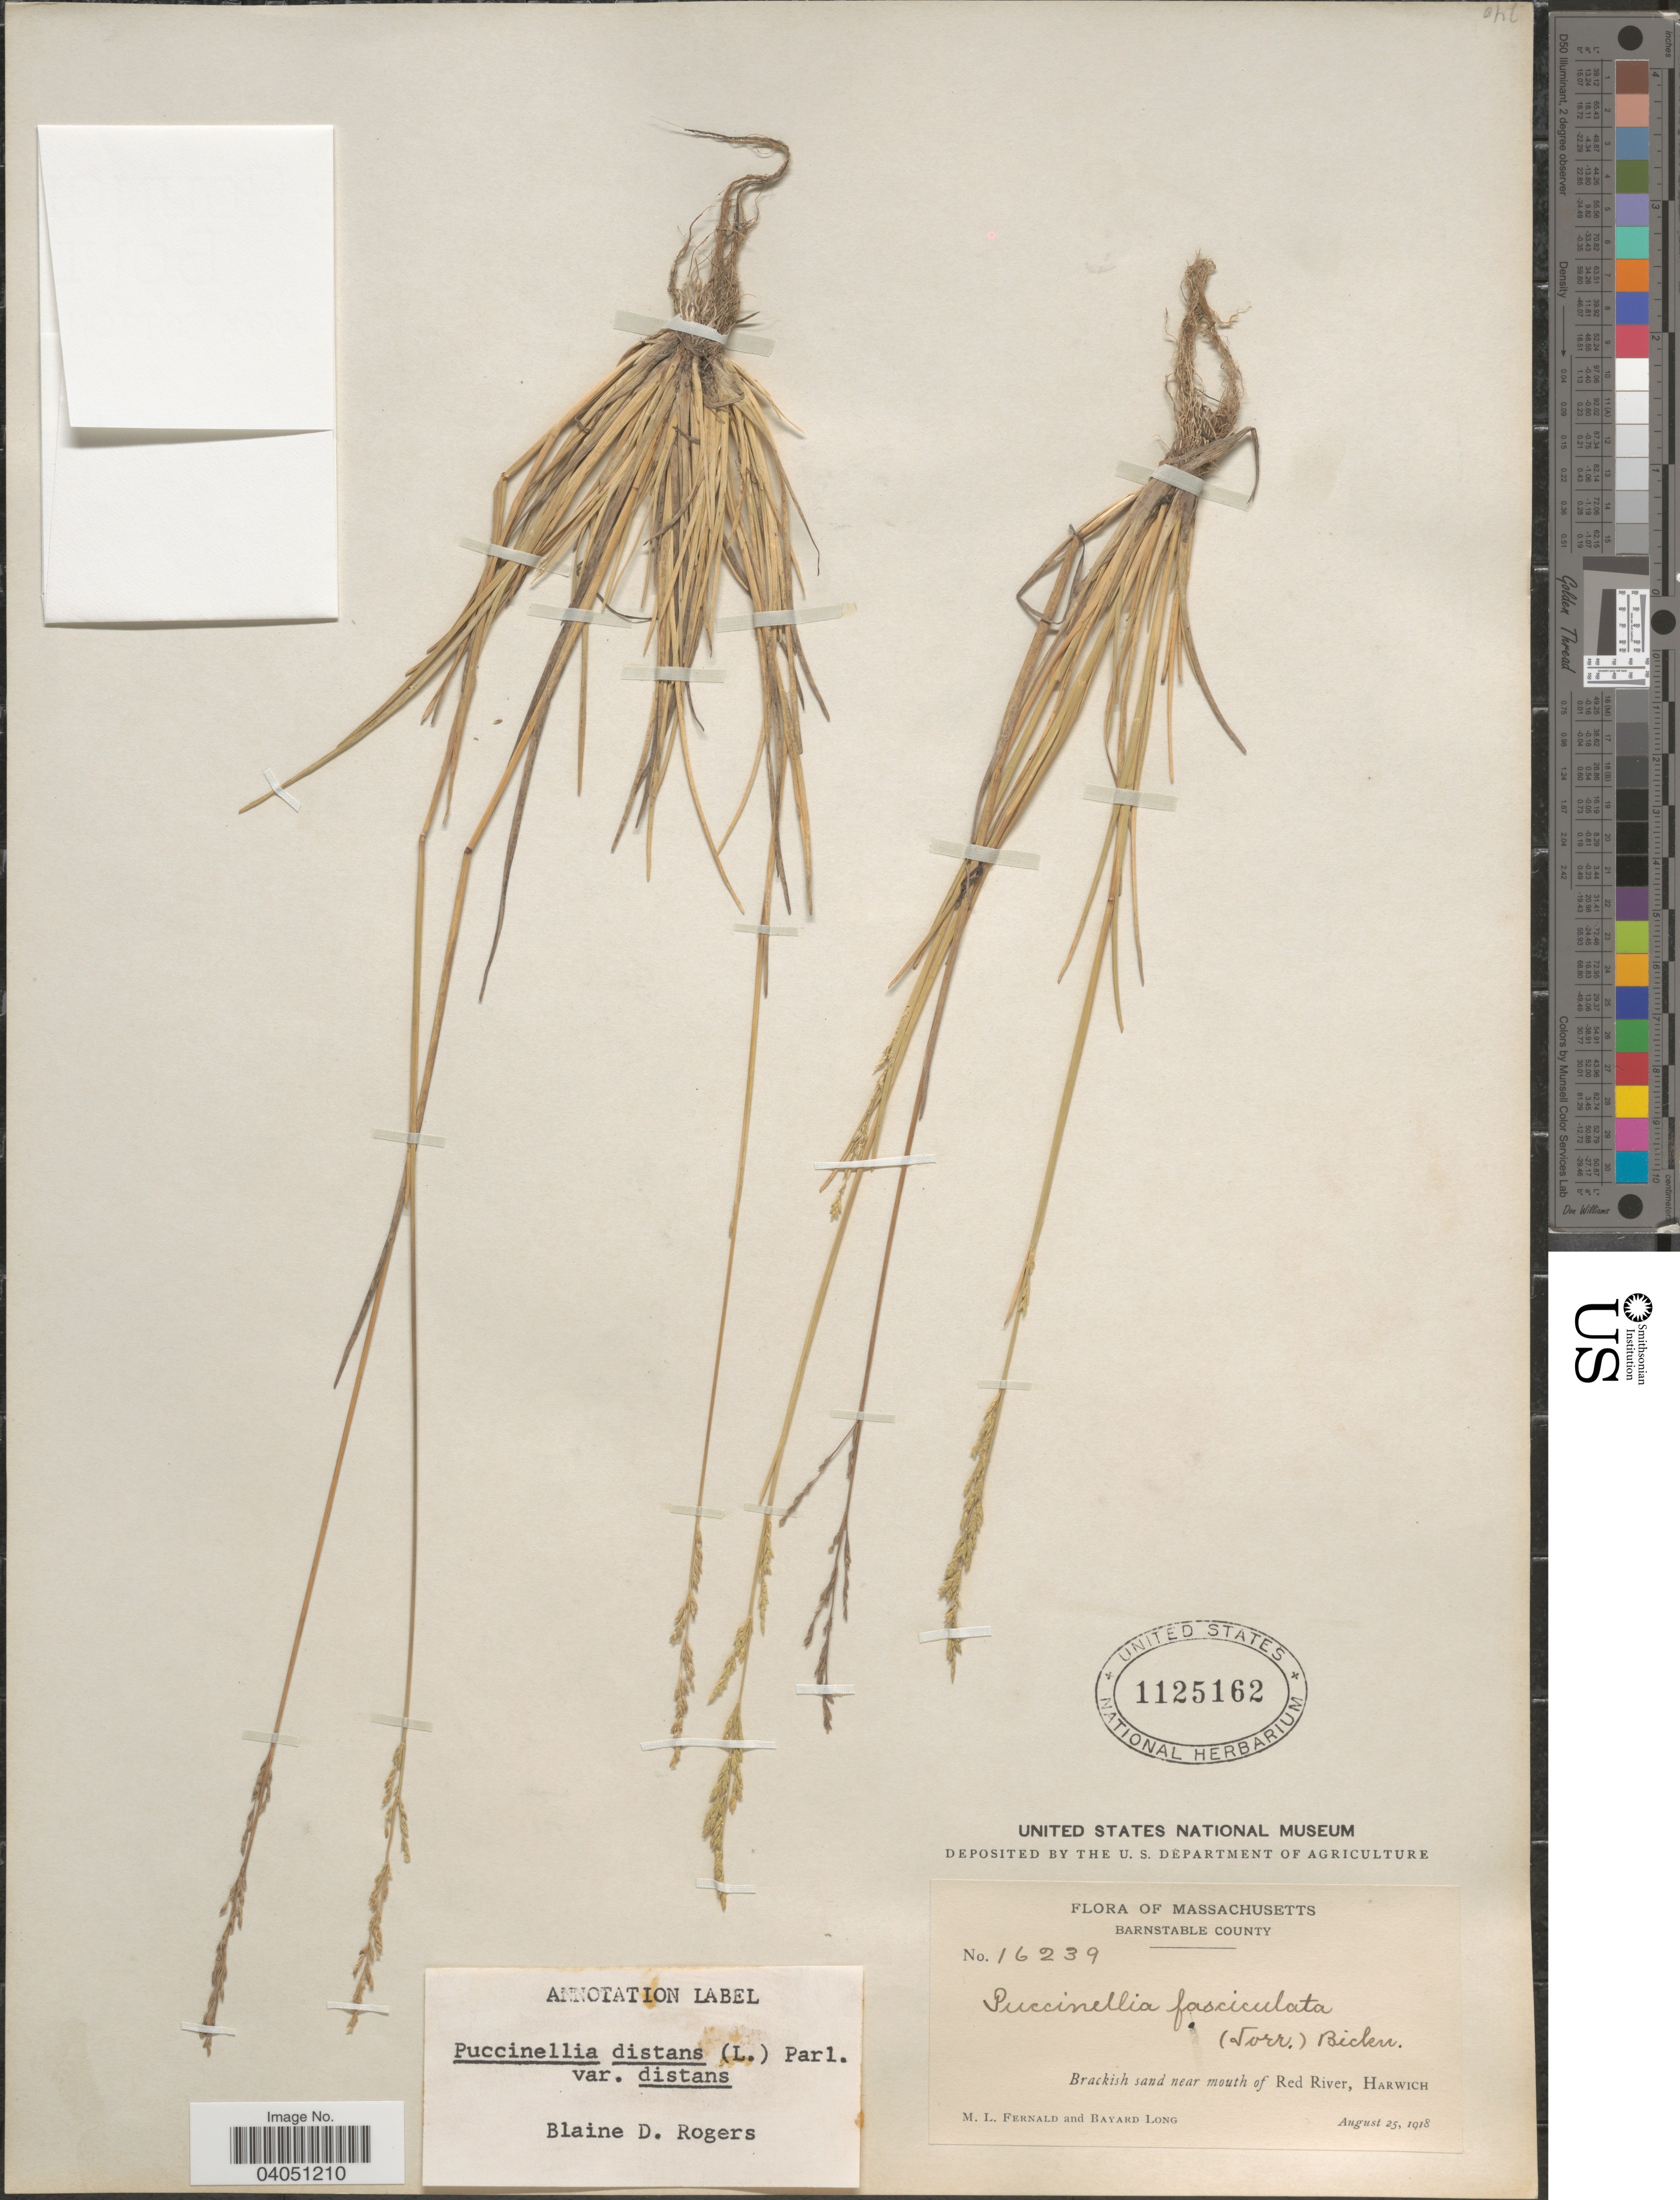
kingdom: Plantae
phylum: Tracheophyta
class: Liliopsida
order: Poales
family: Poaceae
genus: Puccinellia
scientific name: Puccinellia distans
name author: (Jacq.) Parl.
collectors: M. L. Fernald & B. Long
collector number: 16239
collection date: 1918-08-25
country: United States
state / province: Massachusetts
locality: Barnstable County. Brackish sand near mouth of Red River, Harwich.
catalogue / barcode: US 1125162